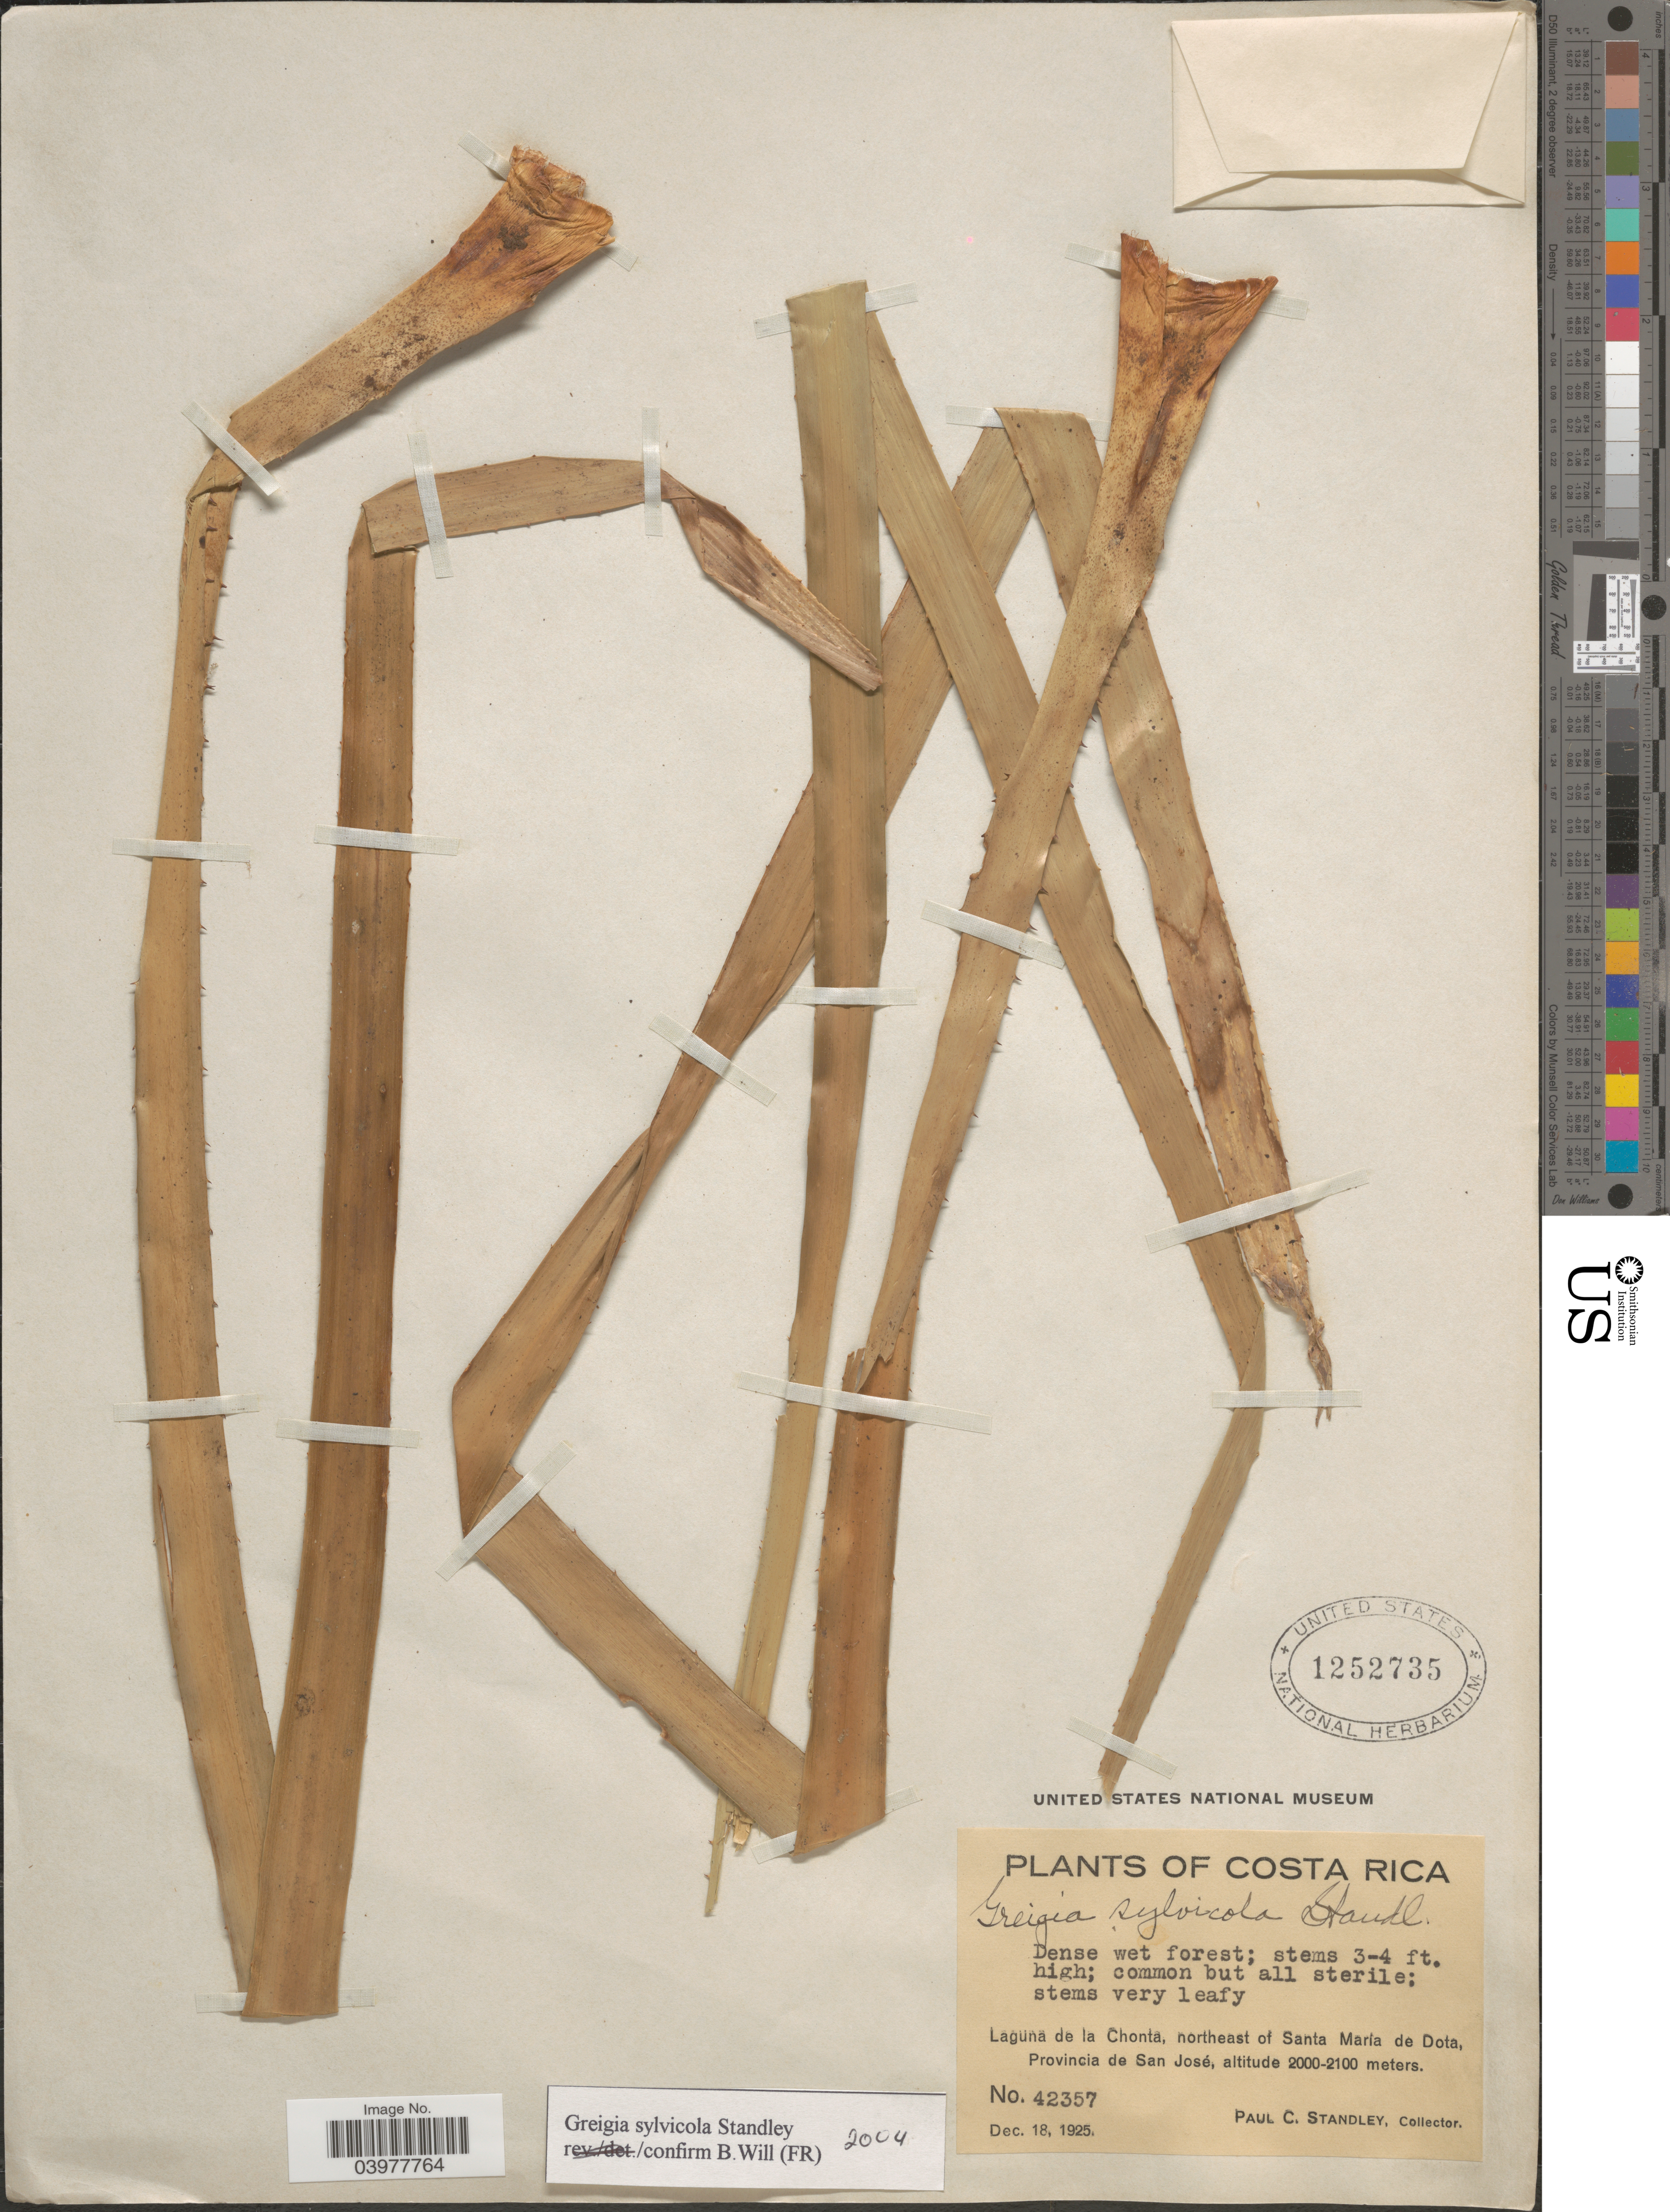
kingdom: Plantae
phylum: Tracheophyta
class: Liliopsida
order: Poales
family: Bromeliaceae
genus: Greigia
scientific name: Greigia sylvicola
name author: Standl.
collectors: P. C. Standley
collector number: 42357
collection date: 1925-12-18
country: Costa Rica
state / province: San José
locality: Laguna de la Chonta, northeast of Santa María de Dota.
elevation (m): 2000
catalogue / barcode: US 1252735